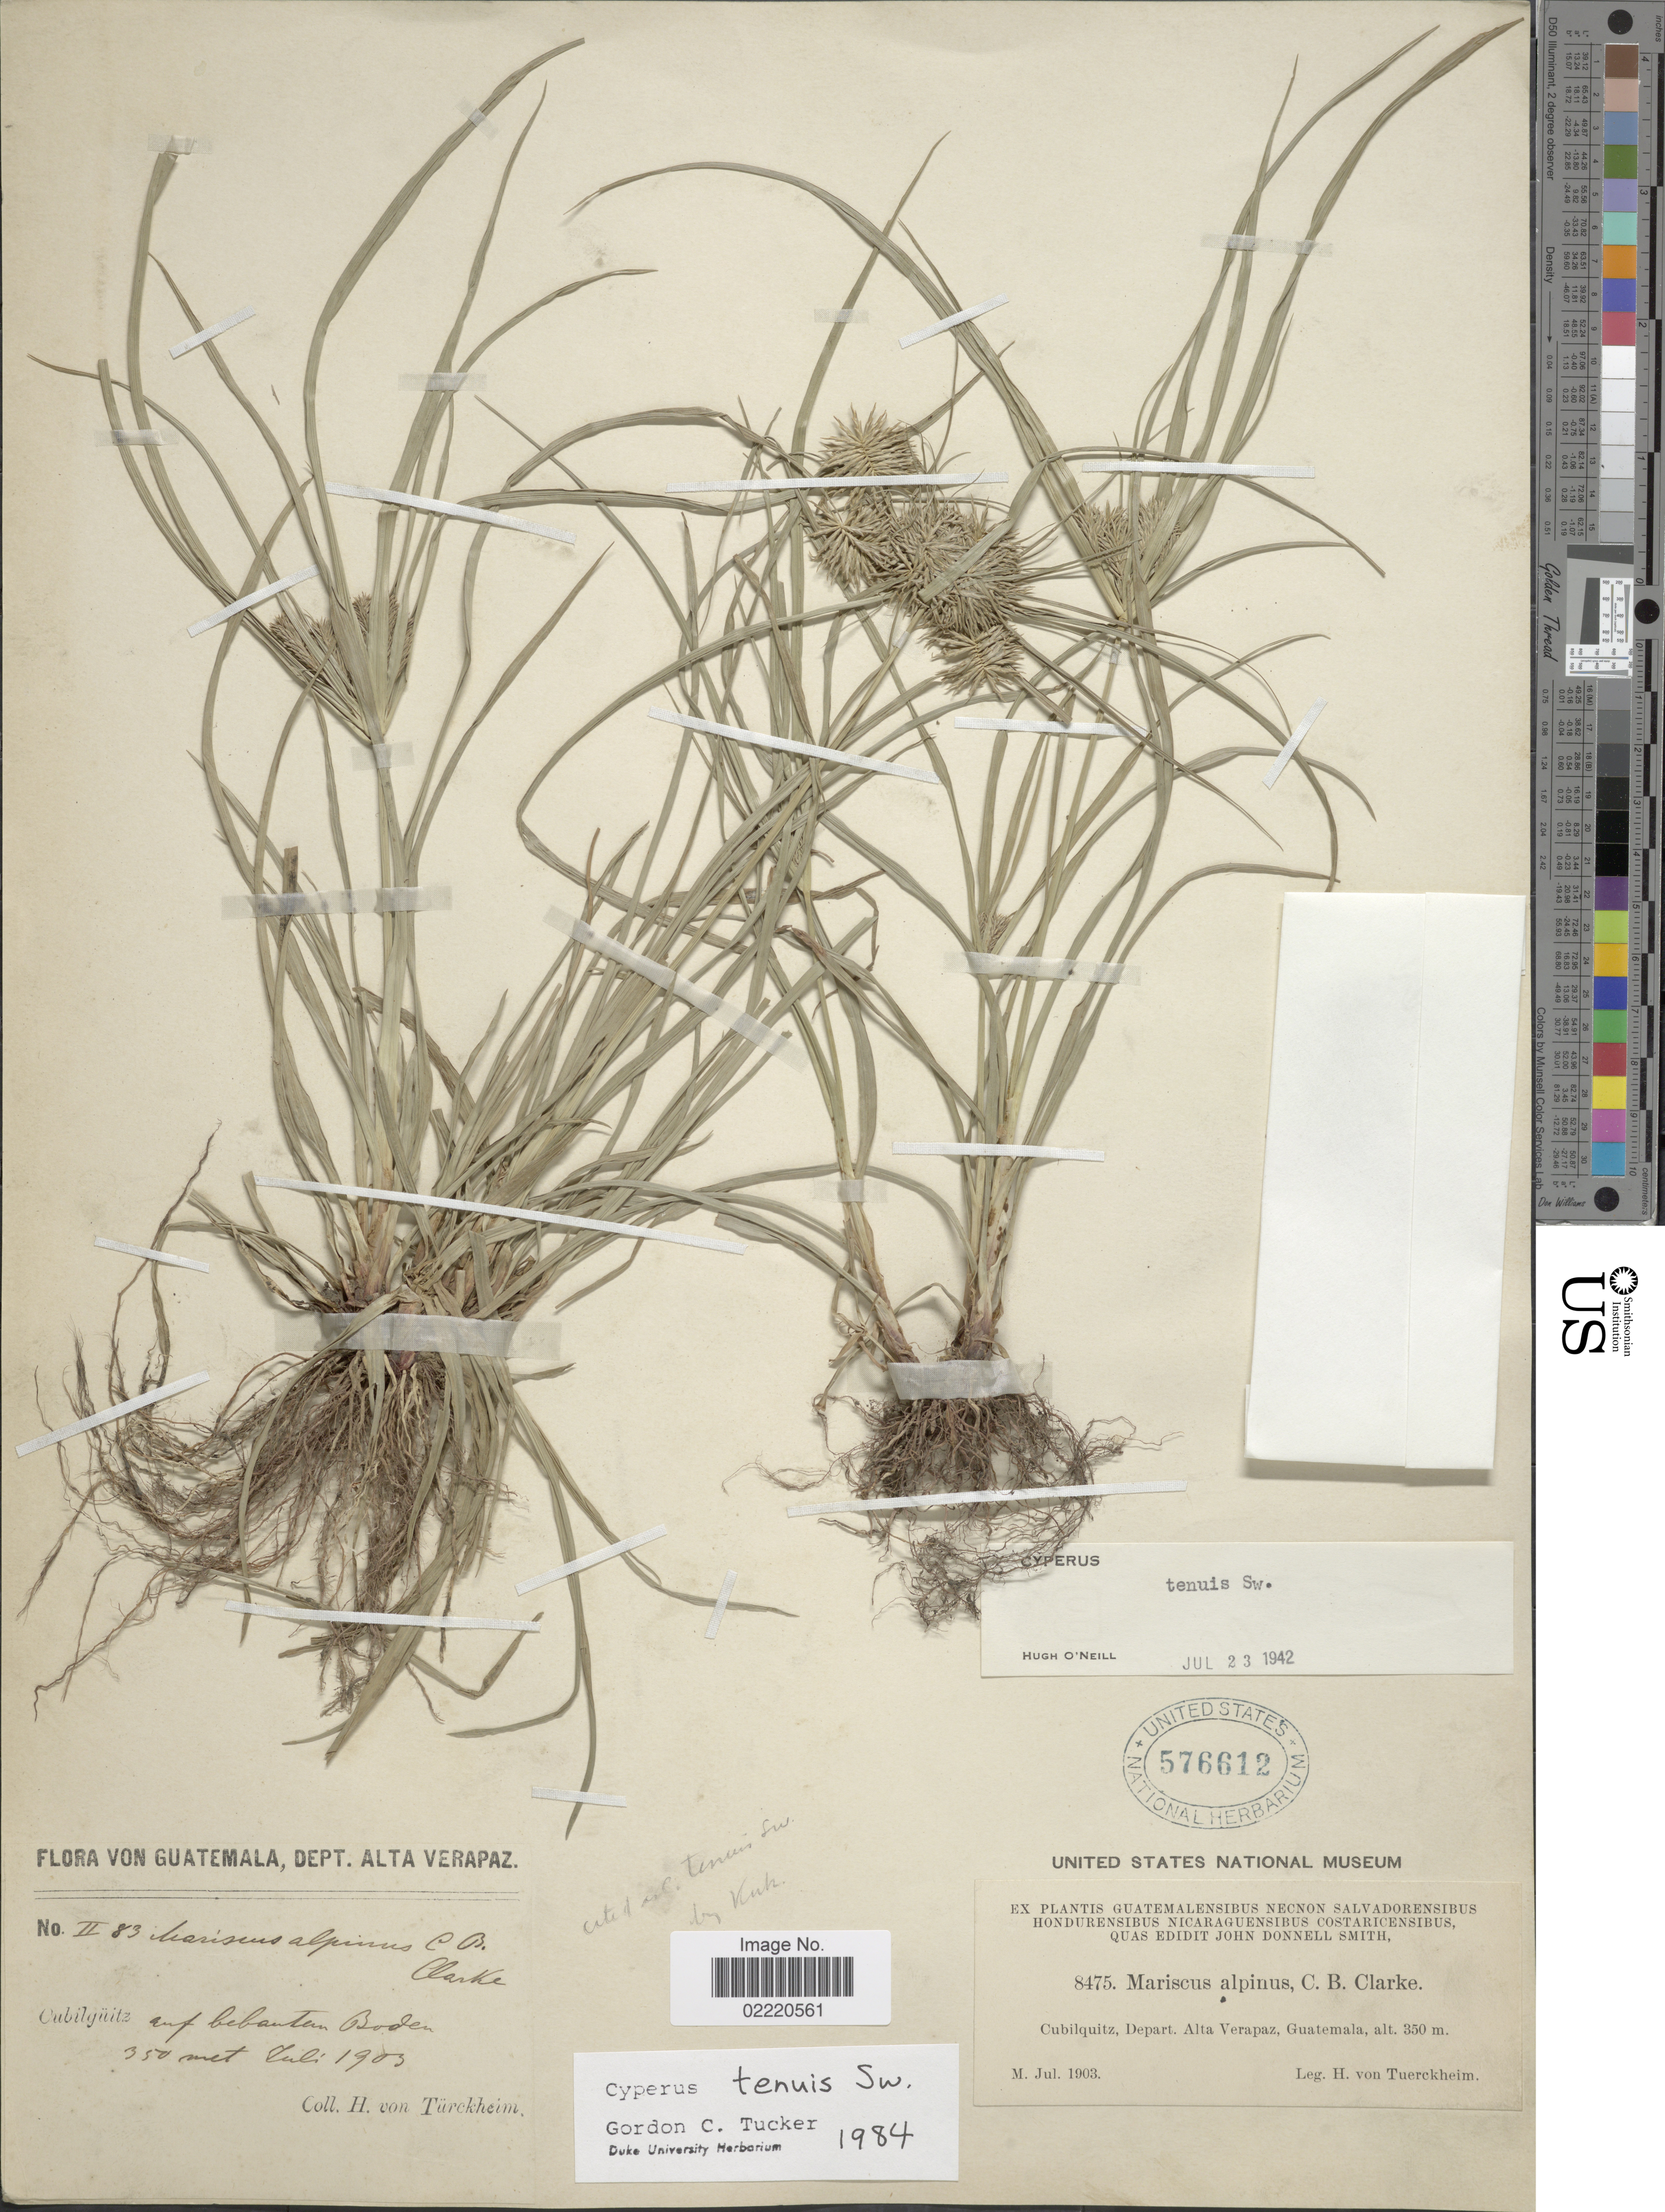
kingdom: Plantae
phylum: Tracheophyta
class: Liliopsida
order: Poales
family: Cyperaceae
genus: Cyperus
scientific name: Cyperus tenuis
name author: Sw.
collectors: H. von Türckheim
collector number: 8475/II 83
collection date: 1903-06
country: Guatemala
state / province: Alta Verapaz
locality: Cubilquitz, auf bebantan Boden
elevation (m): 350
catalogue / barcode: US 576612